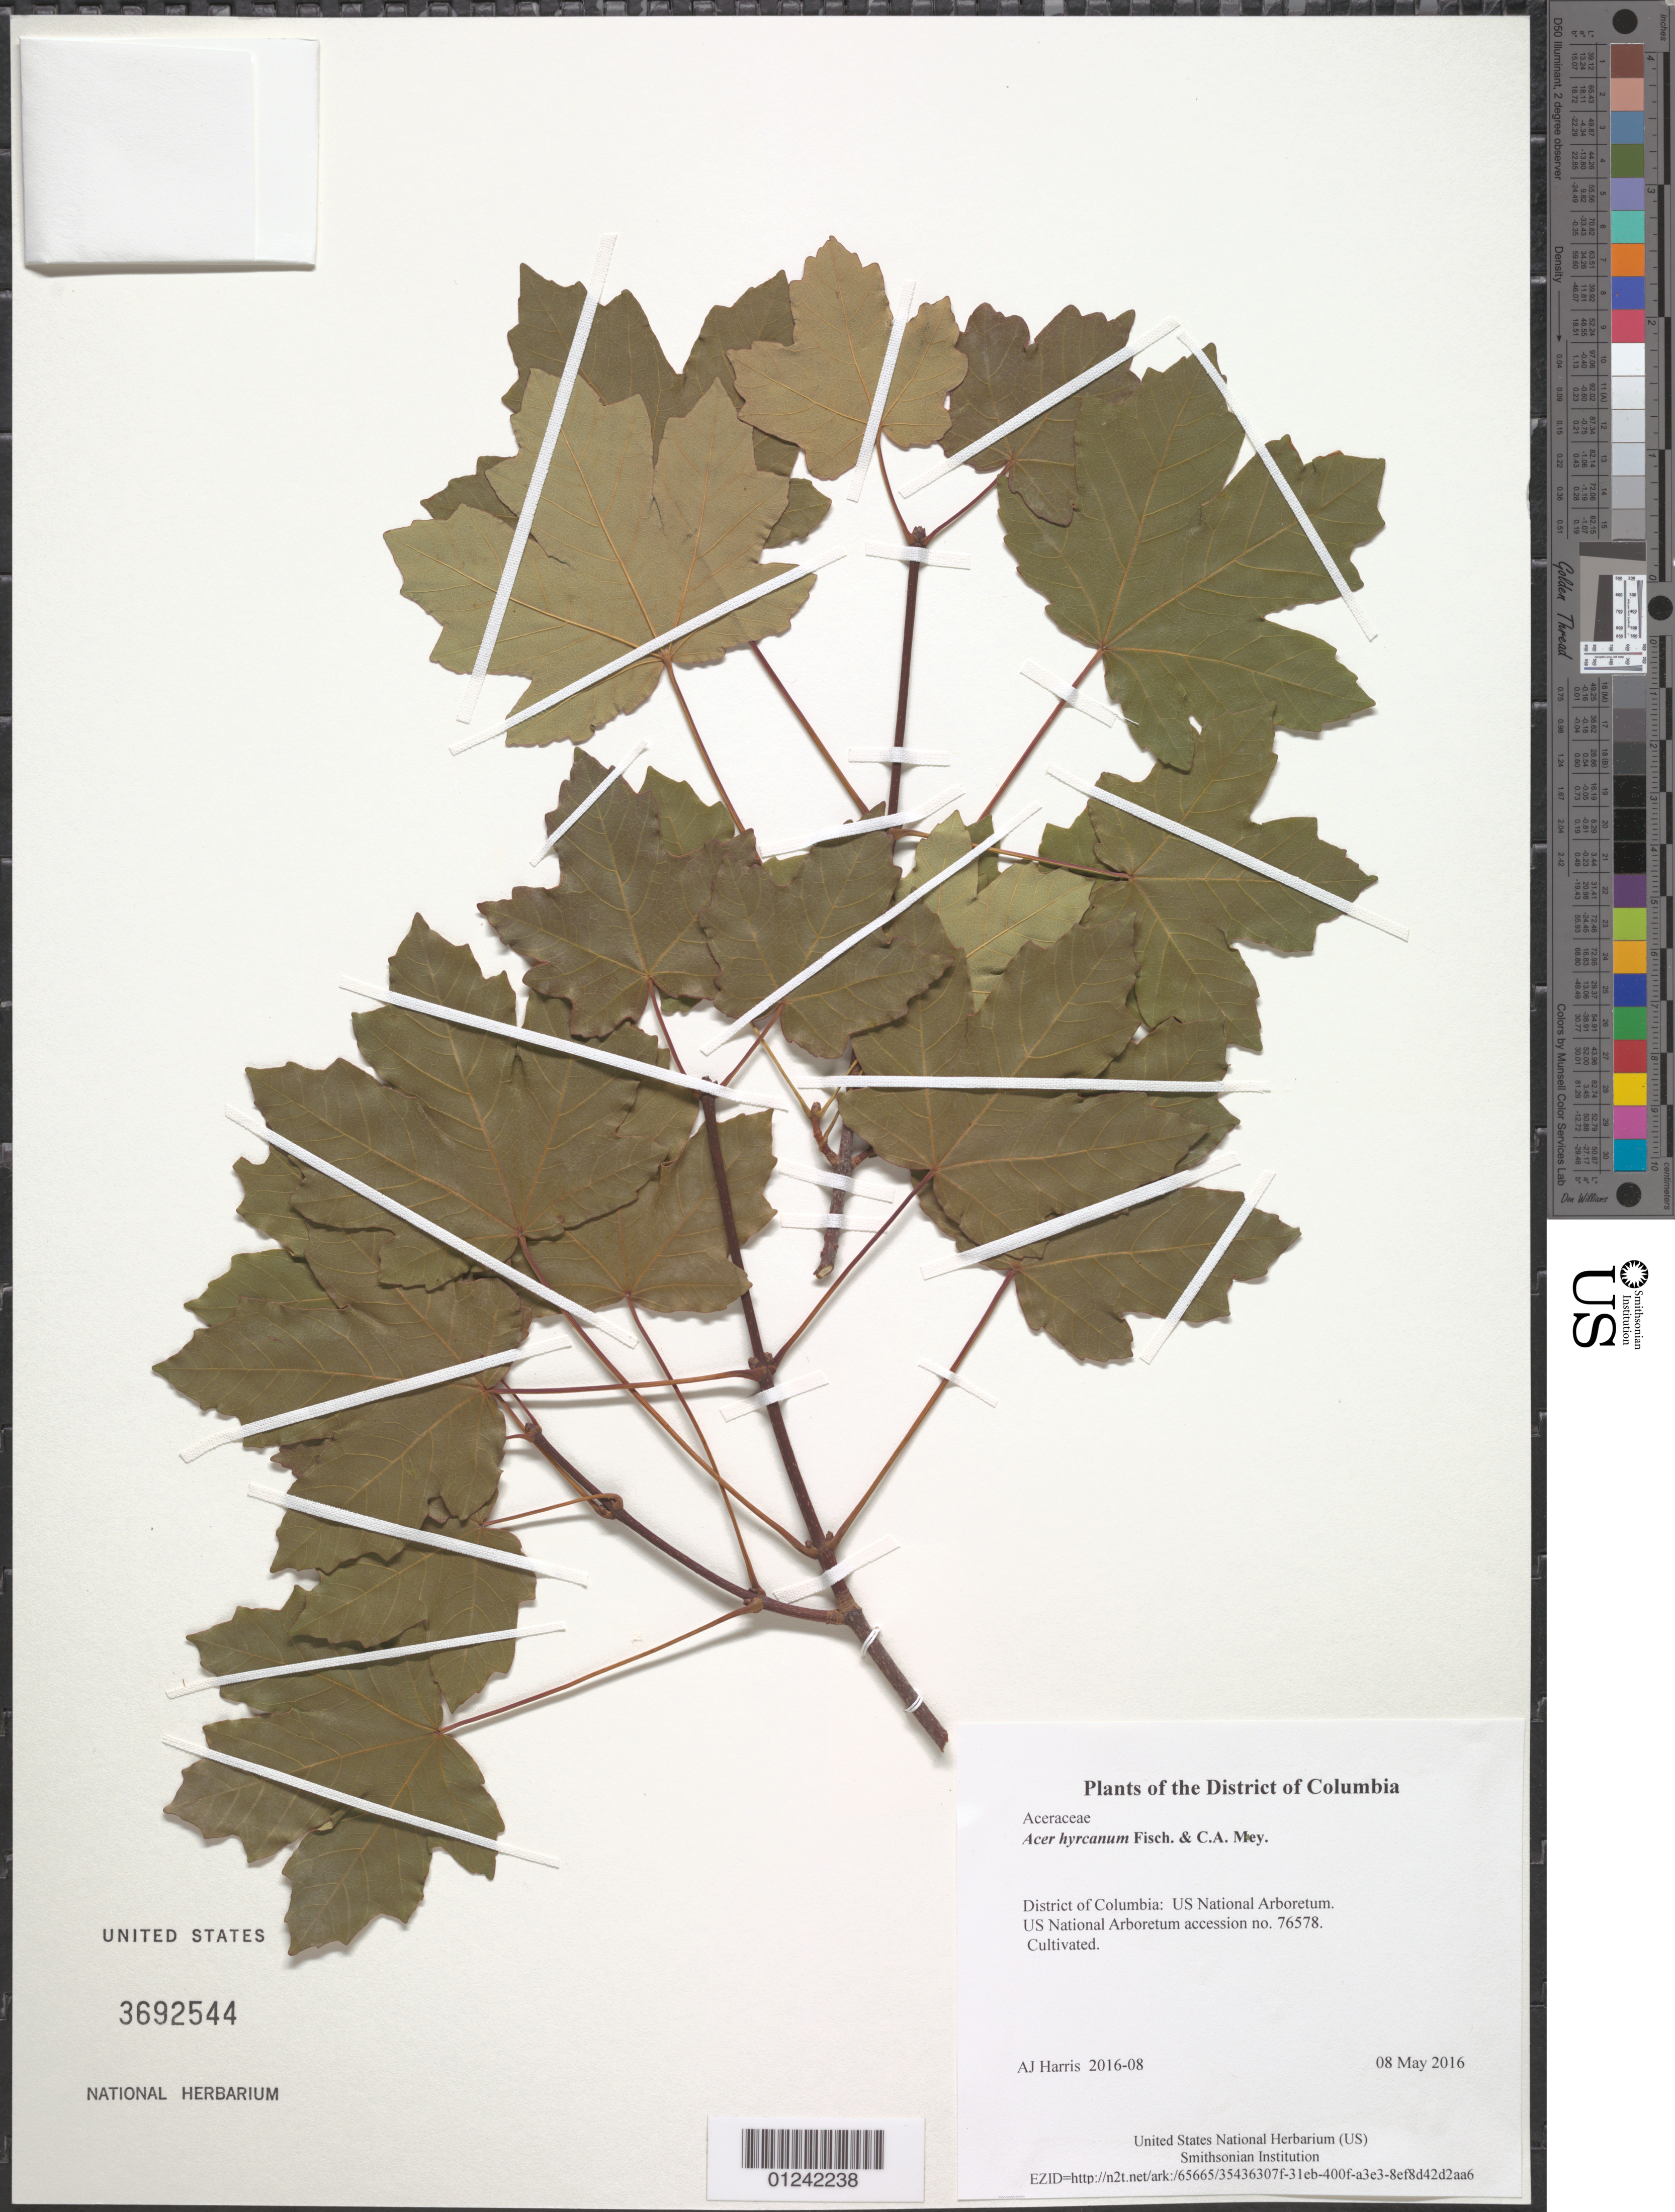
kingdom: Plantae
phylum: Tracheophyta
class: Magnoliopsida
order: Sapindales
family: Sapindaceae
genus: Acer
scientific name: Acer hyrcanum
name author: Fisch. & C.A. Mey.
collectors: A. J. Harris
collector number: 2016-08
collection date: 2016-05-08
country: United States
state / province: District of Columbia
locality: US National Arboretum.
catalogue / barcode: US 3692544